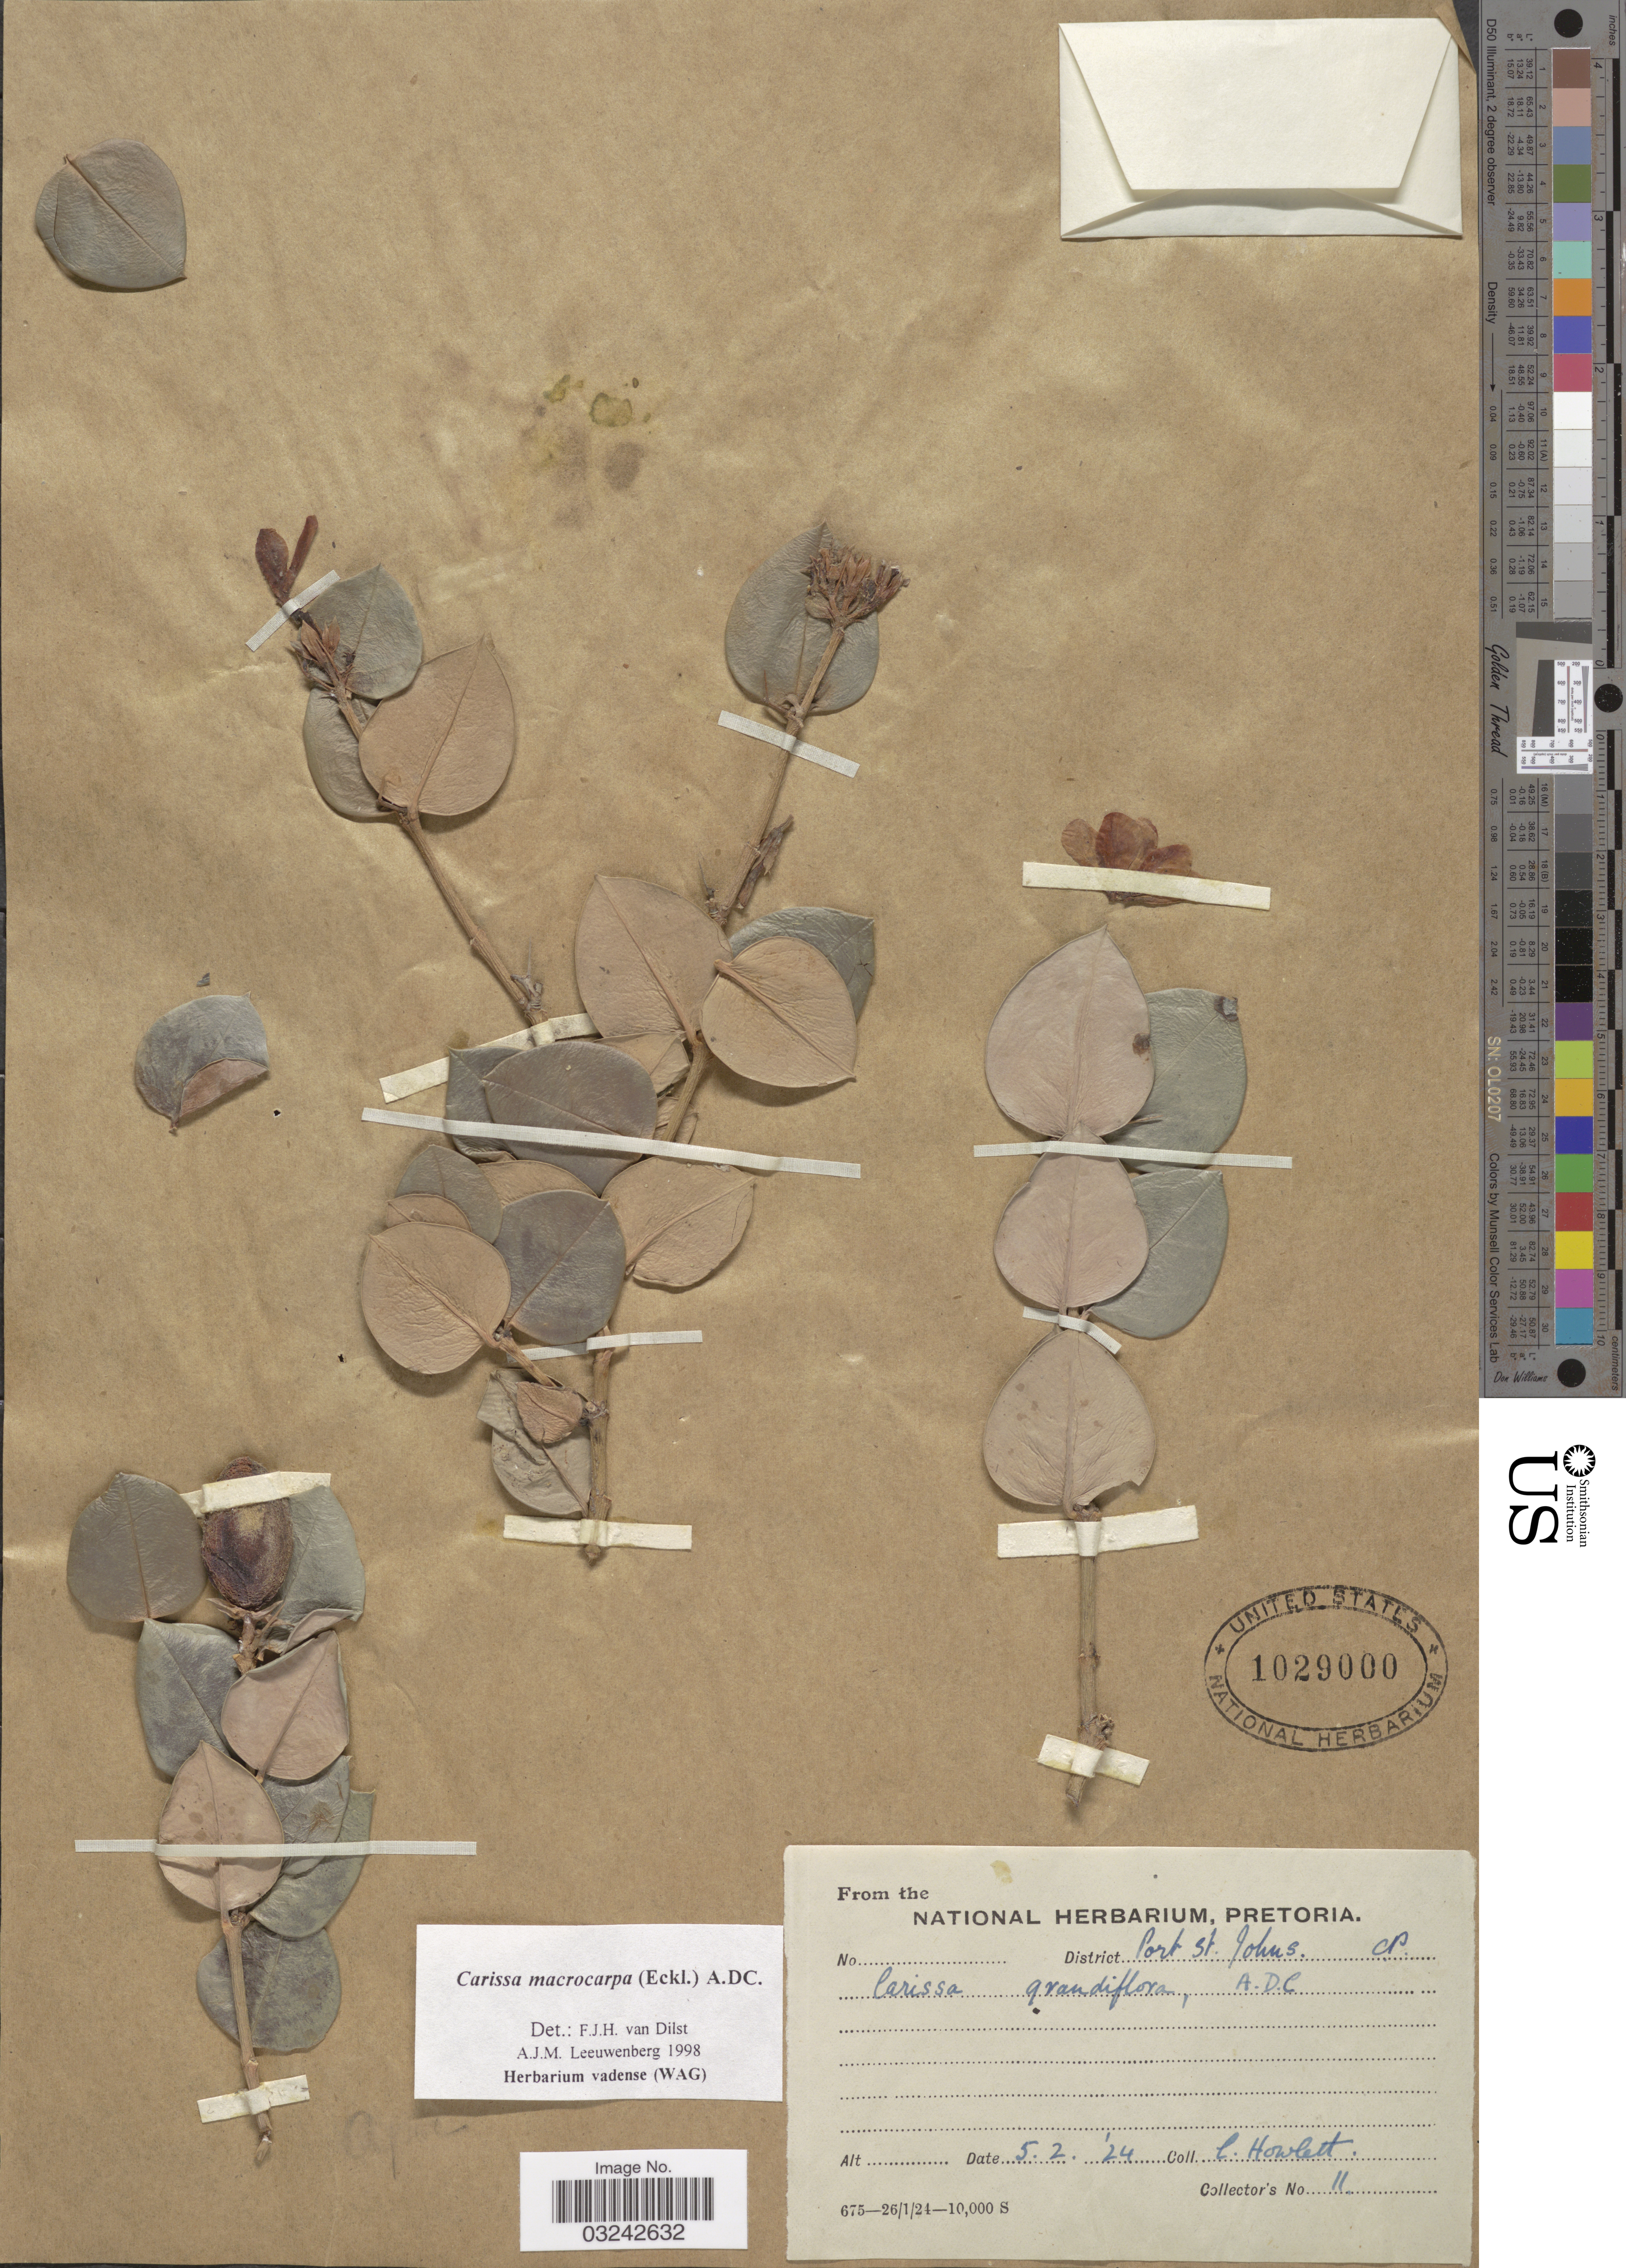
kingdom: Plantae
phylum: Tracheophyta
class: Magnoliopsida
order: Gentianales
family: Apocynaceae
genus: Carissa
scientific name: Carissa macrocarpa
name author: (Eckl.) A. DC.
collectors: C. Howlett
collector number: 11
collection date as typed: Transcribed d/m/y: 5/2/24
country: South Africa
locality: District Port St. Johns. CP.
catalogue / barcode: US 1029000